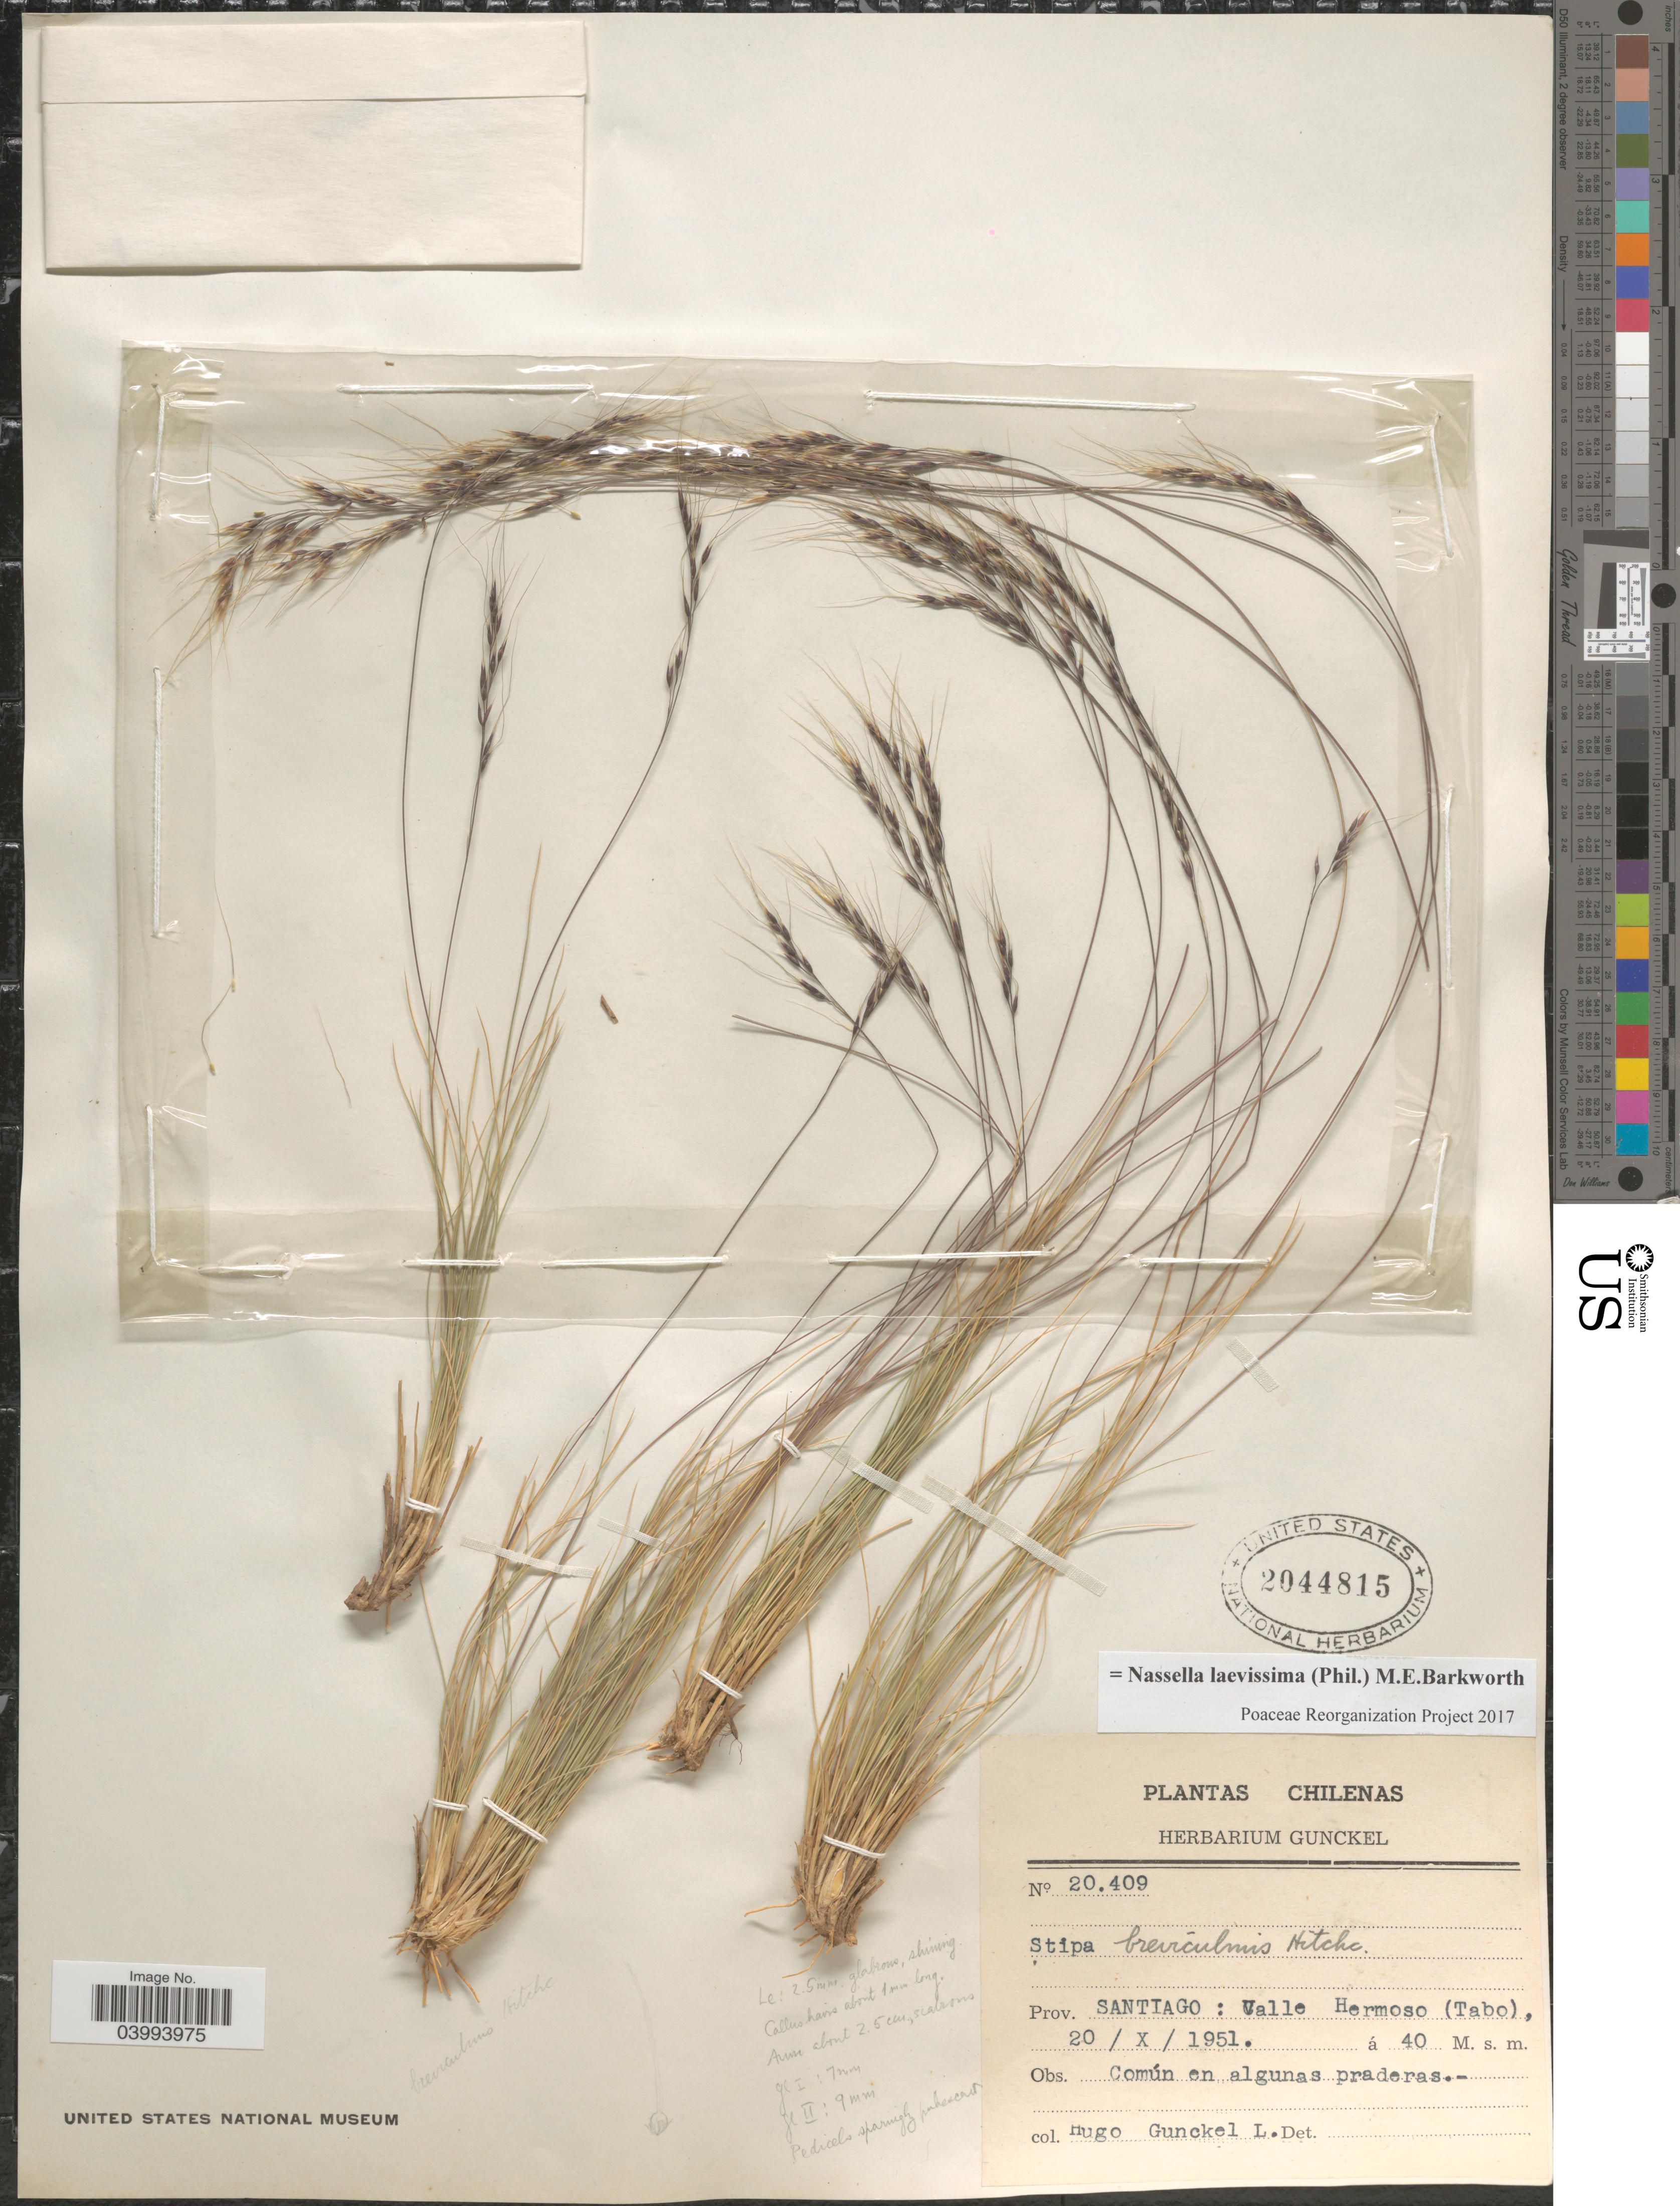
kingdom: Plantae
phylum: Tracheophyta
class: Liliopsida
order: Poales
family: Poaceae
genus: Nassella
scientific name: Nassella laevissima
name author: (Phil.) Barkworth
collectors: H. Gunckel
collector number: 20409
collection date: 1951-10-20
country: Chile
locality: Prov. Santiago: Valle Hermoso (Tabo).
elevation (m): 40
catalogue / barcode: US 2044815